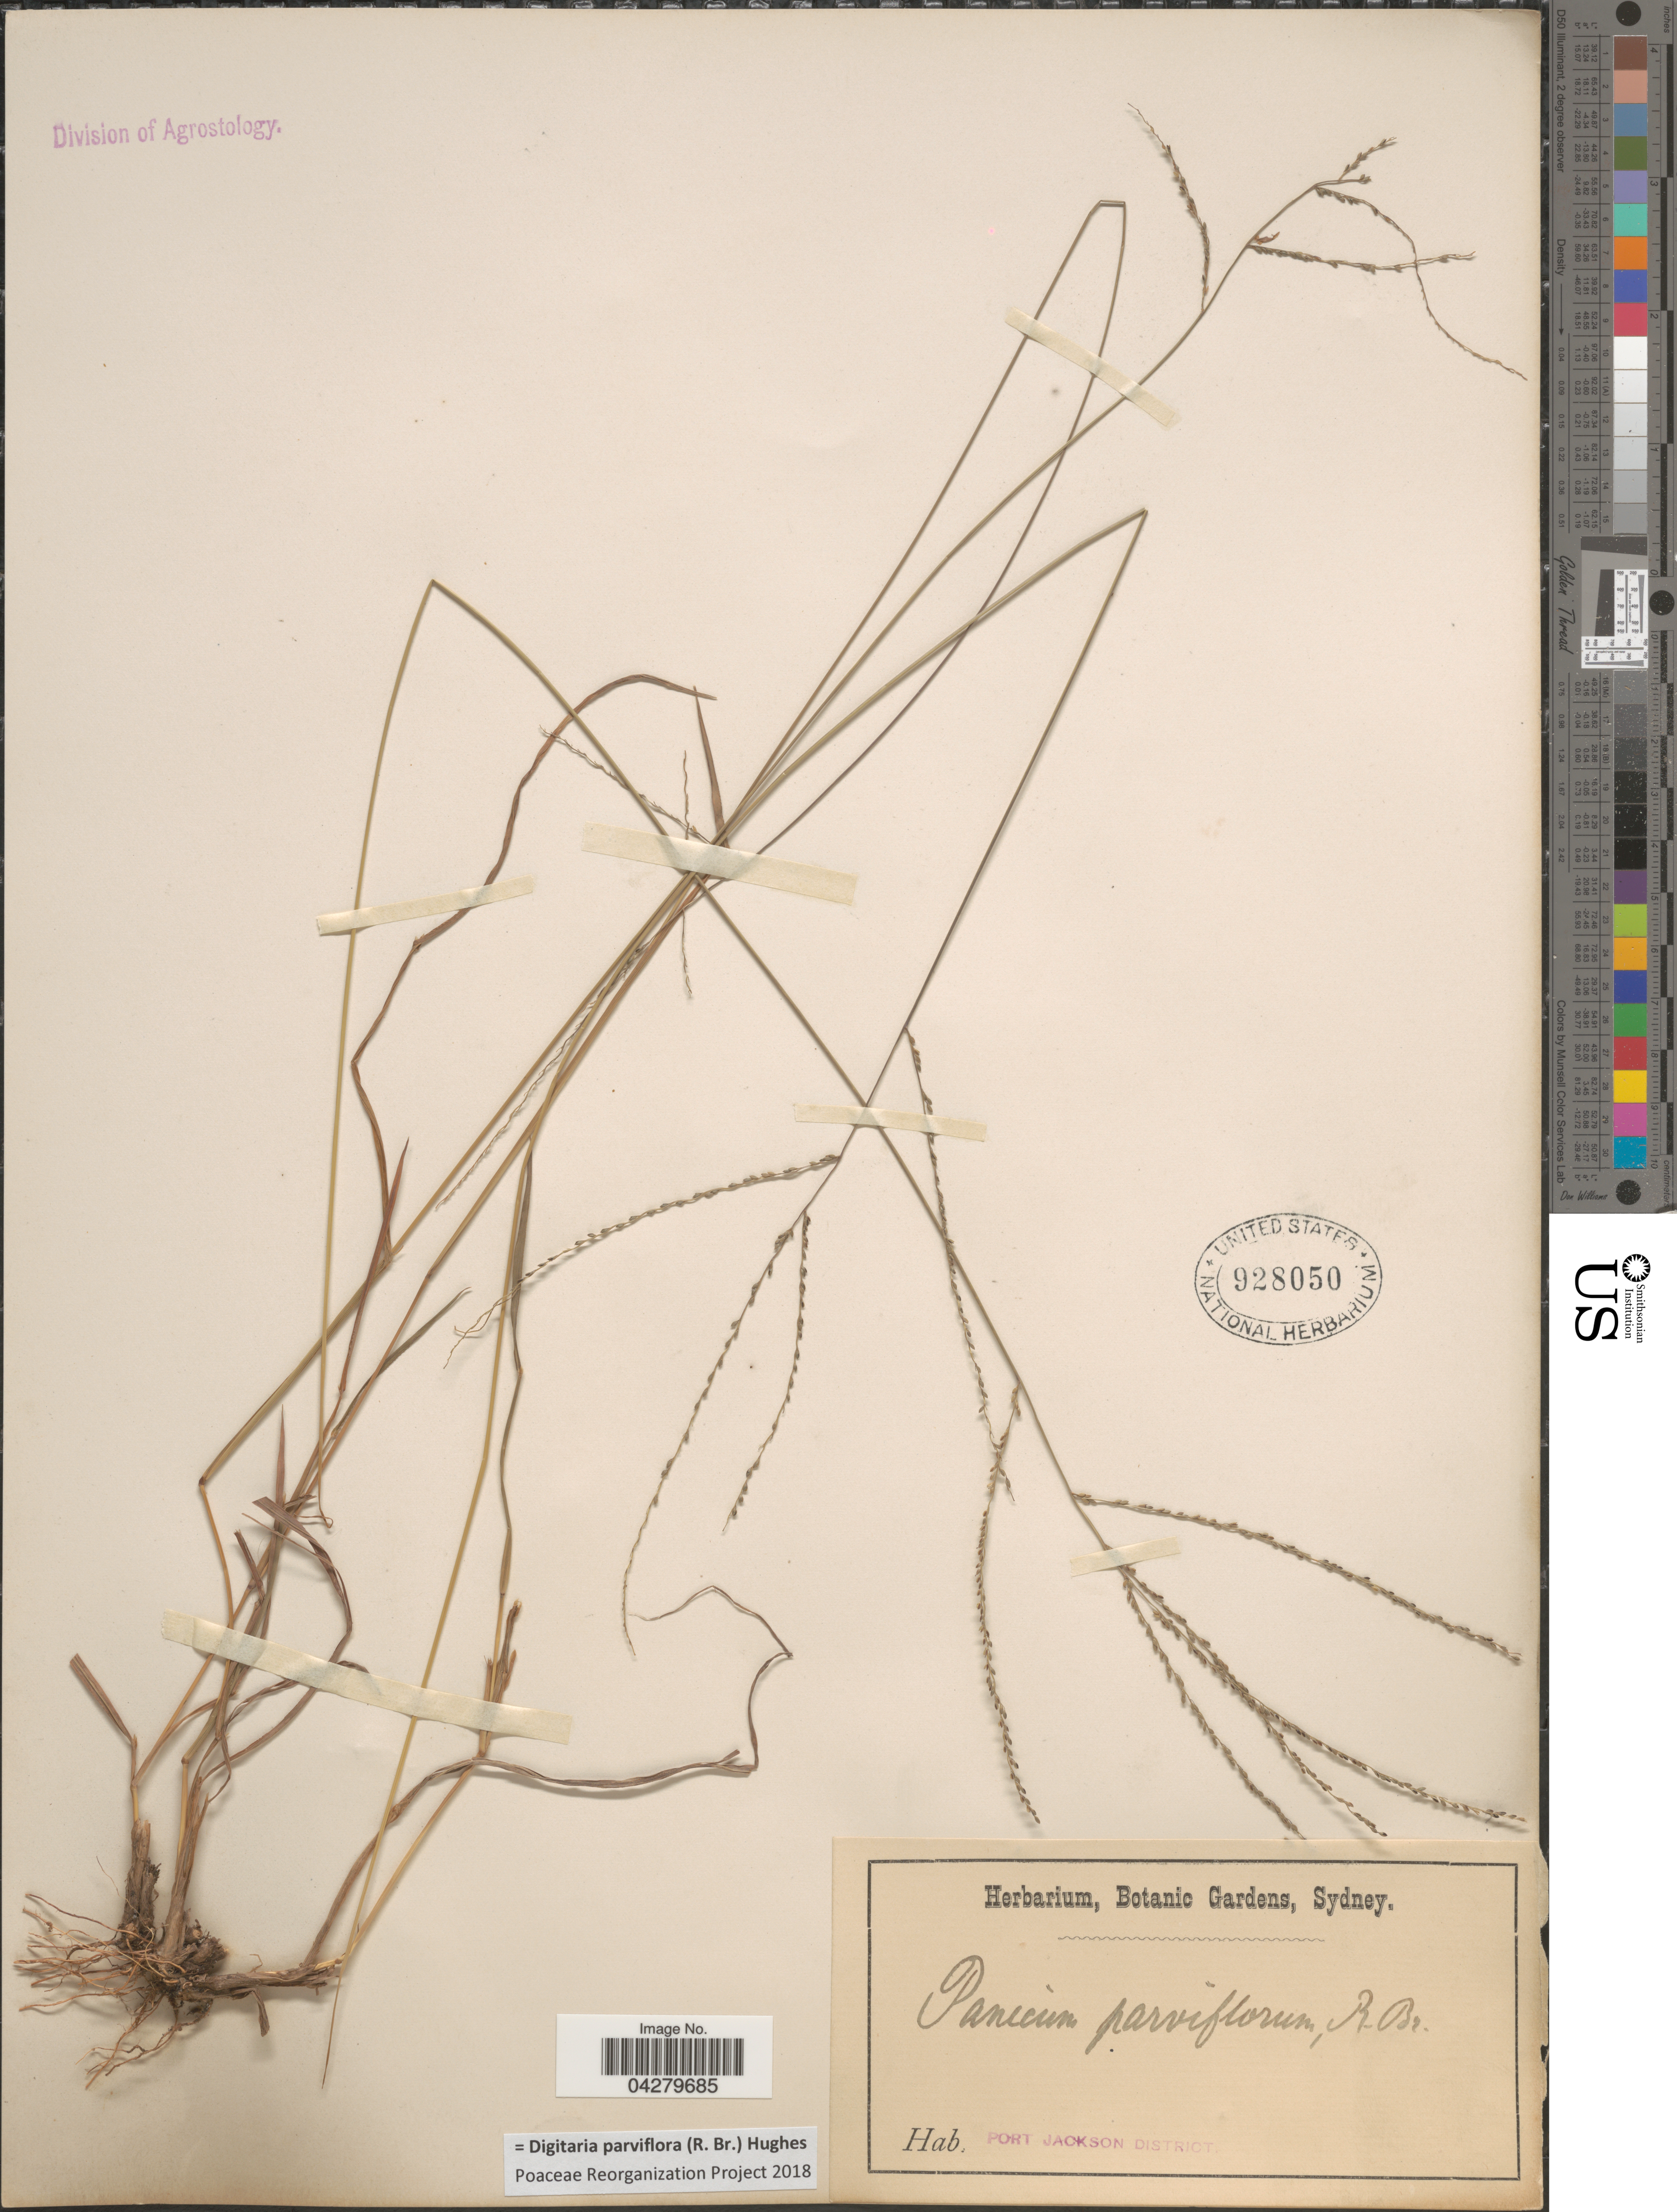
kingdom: Plantae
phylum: Tracheophyta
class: Liliopsida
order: Poales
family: Poaceae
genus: Digitaria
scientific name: Digitaria parviflora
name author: (R. Br.) Hughes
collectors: ex Herb. Bot. Gard. Sydney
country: Australia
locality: Port Jackson District.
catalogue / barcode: US 928050